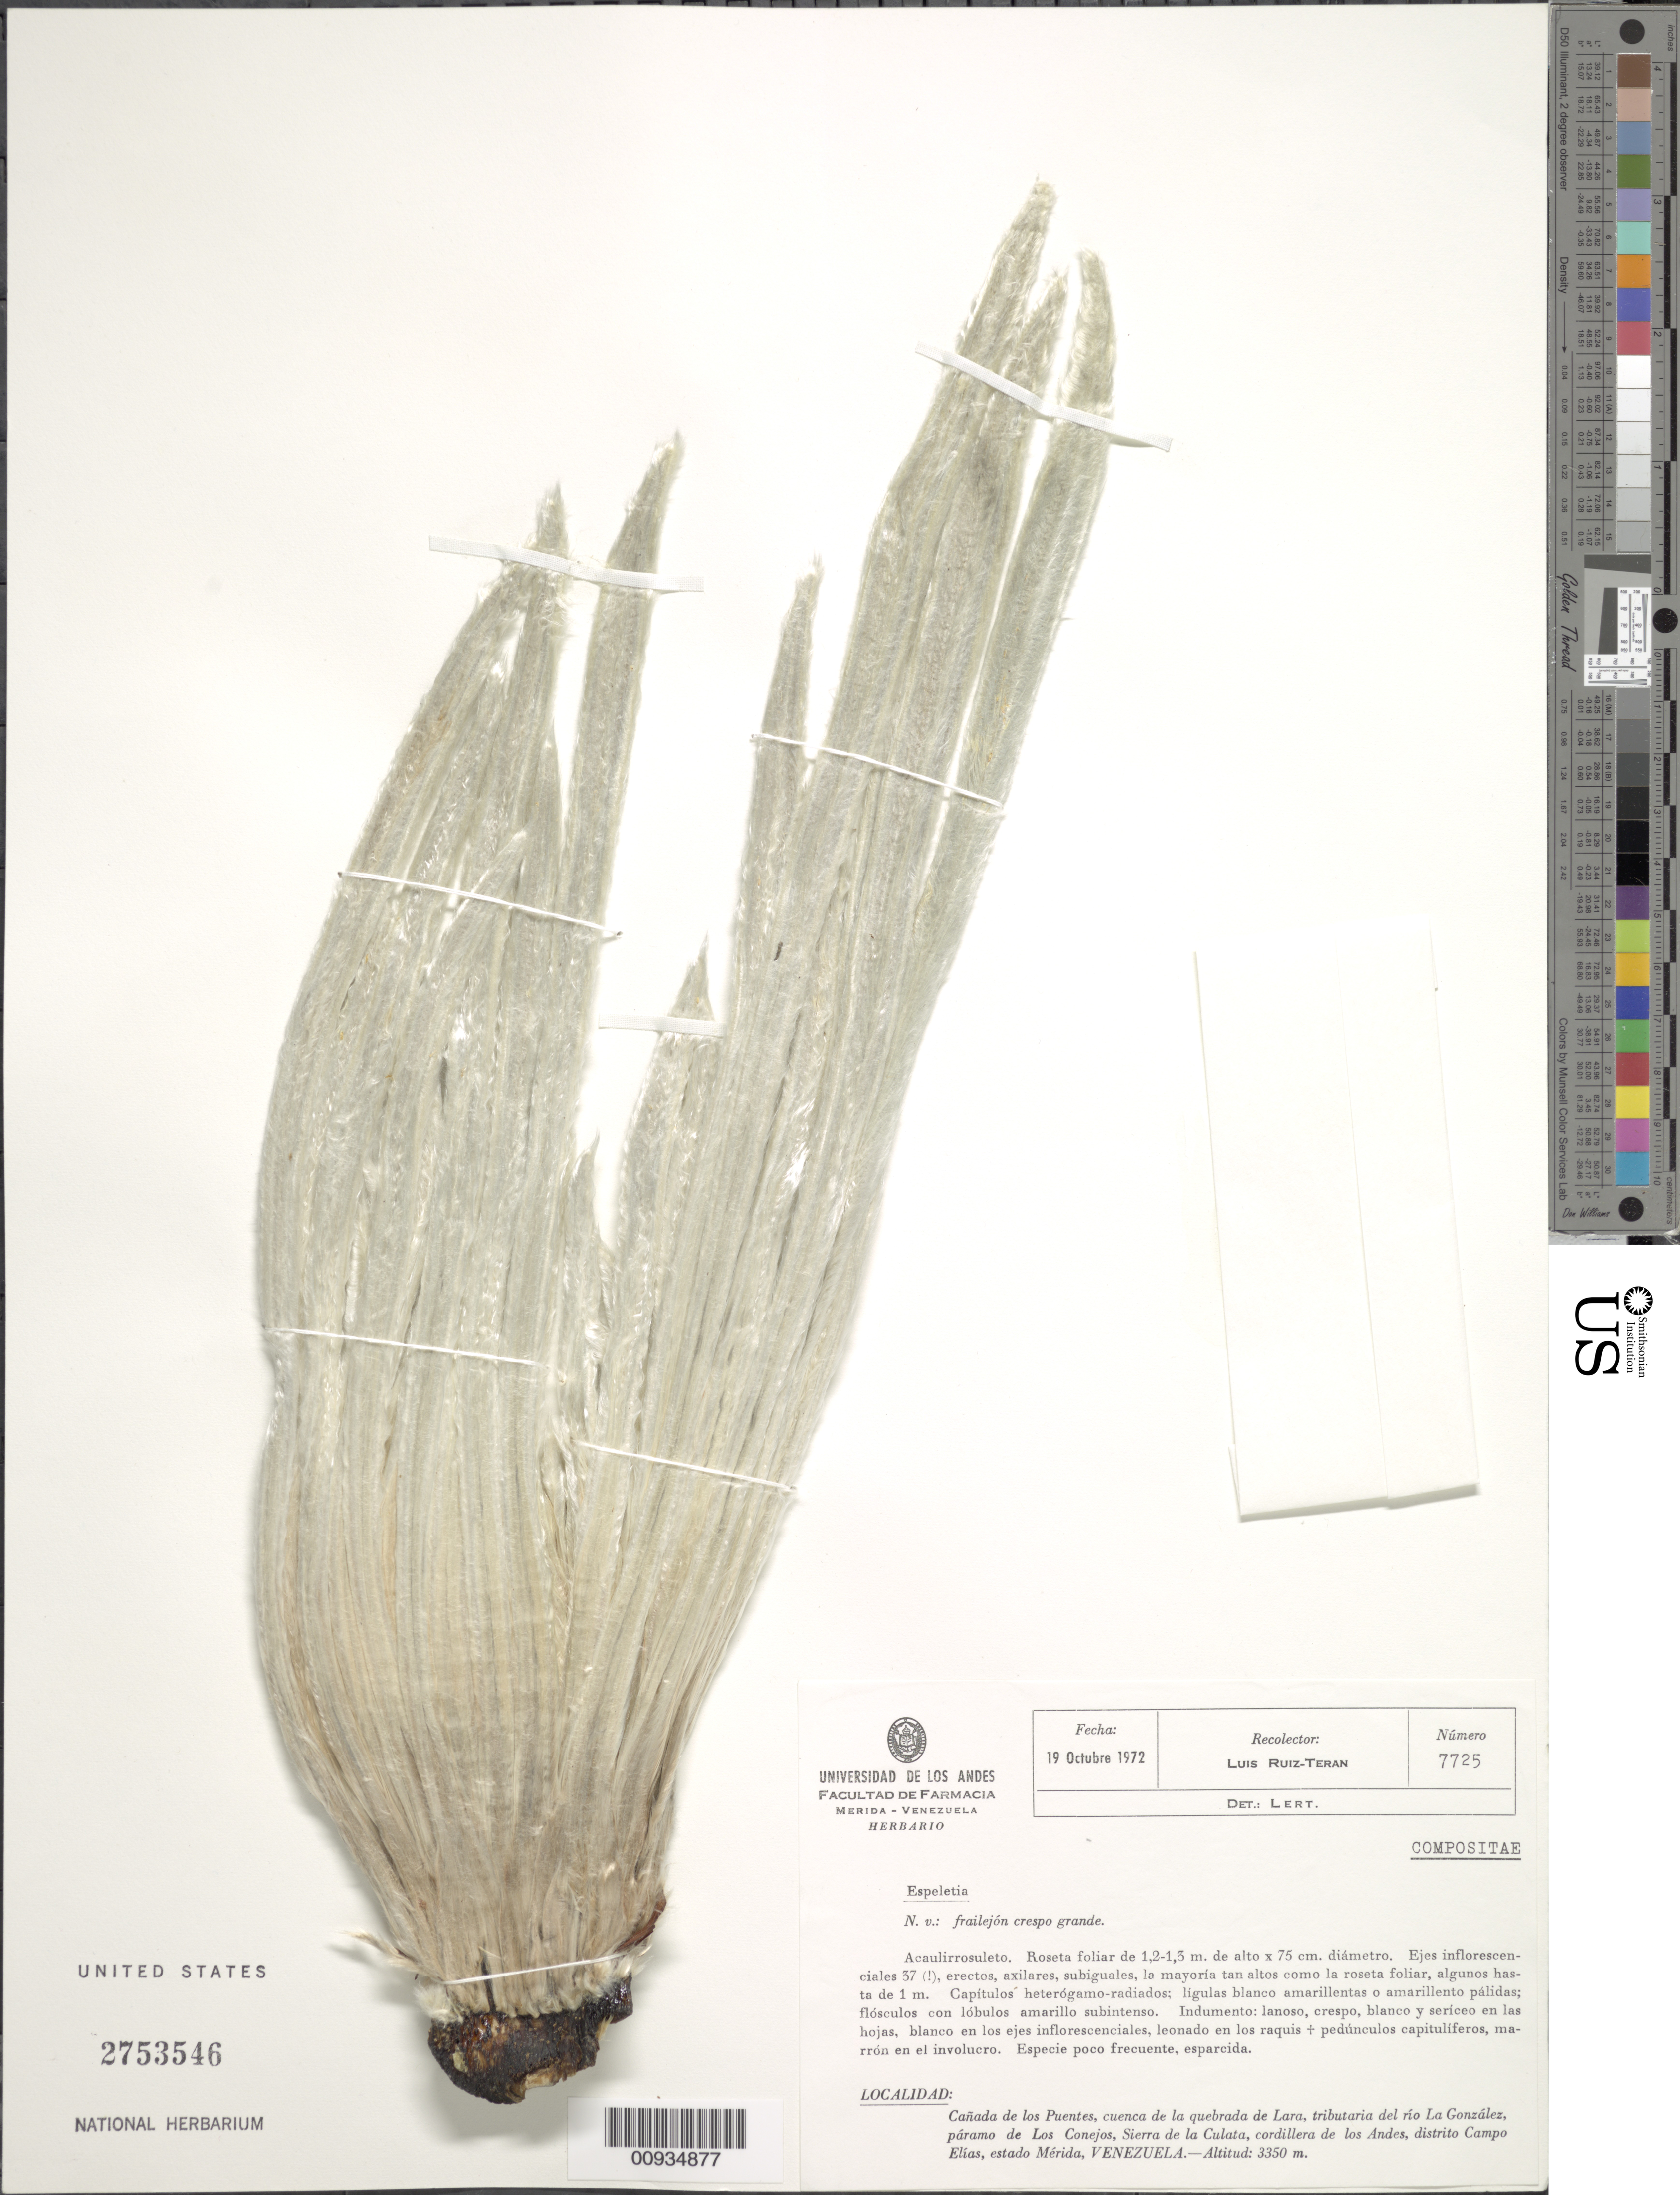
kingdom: Plantae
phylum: Tracheophyta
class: Magnoliopsida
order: Asterales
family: Asteraceae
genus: Espeletiopsis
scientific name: Espeletiopsis pozoensis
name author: (Cuatrec.) Cuatrec.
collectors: L. E. Ruíz-Terán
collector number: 7725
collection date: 1972-10-19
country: Venezuela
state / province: Mérida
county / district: Campo Elías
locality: Páramo de Los Conejos. Cañada de los Puentes, cuenca de la Quebrada de Lara, tributaria del Río La Gonzáles, Sierra de la Culata, Cordillera de los Andes.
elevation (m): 3350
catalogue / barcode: US 2753546